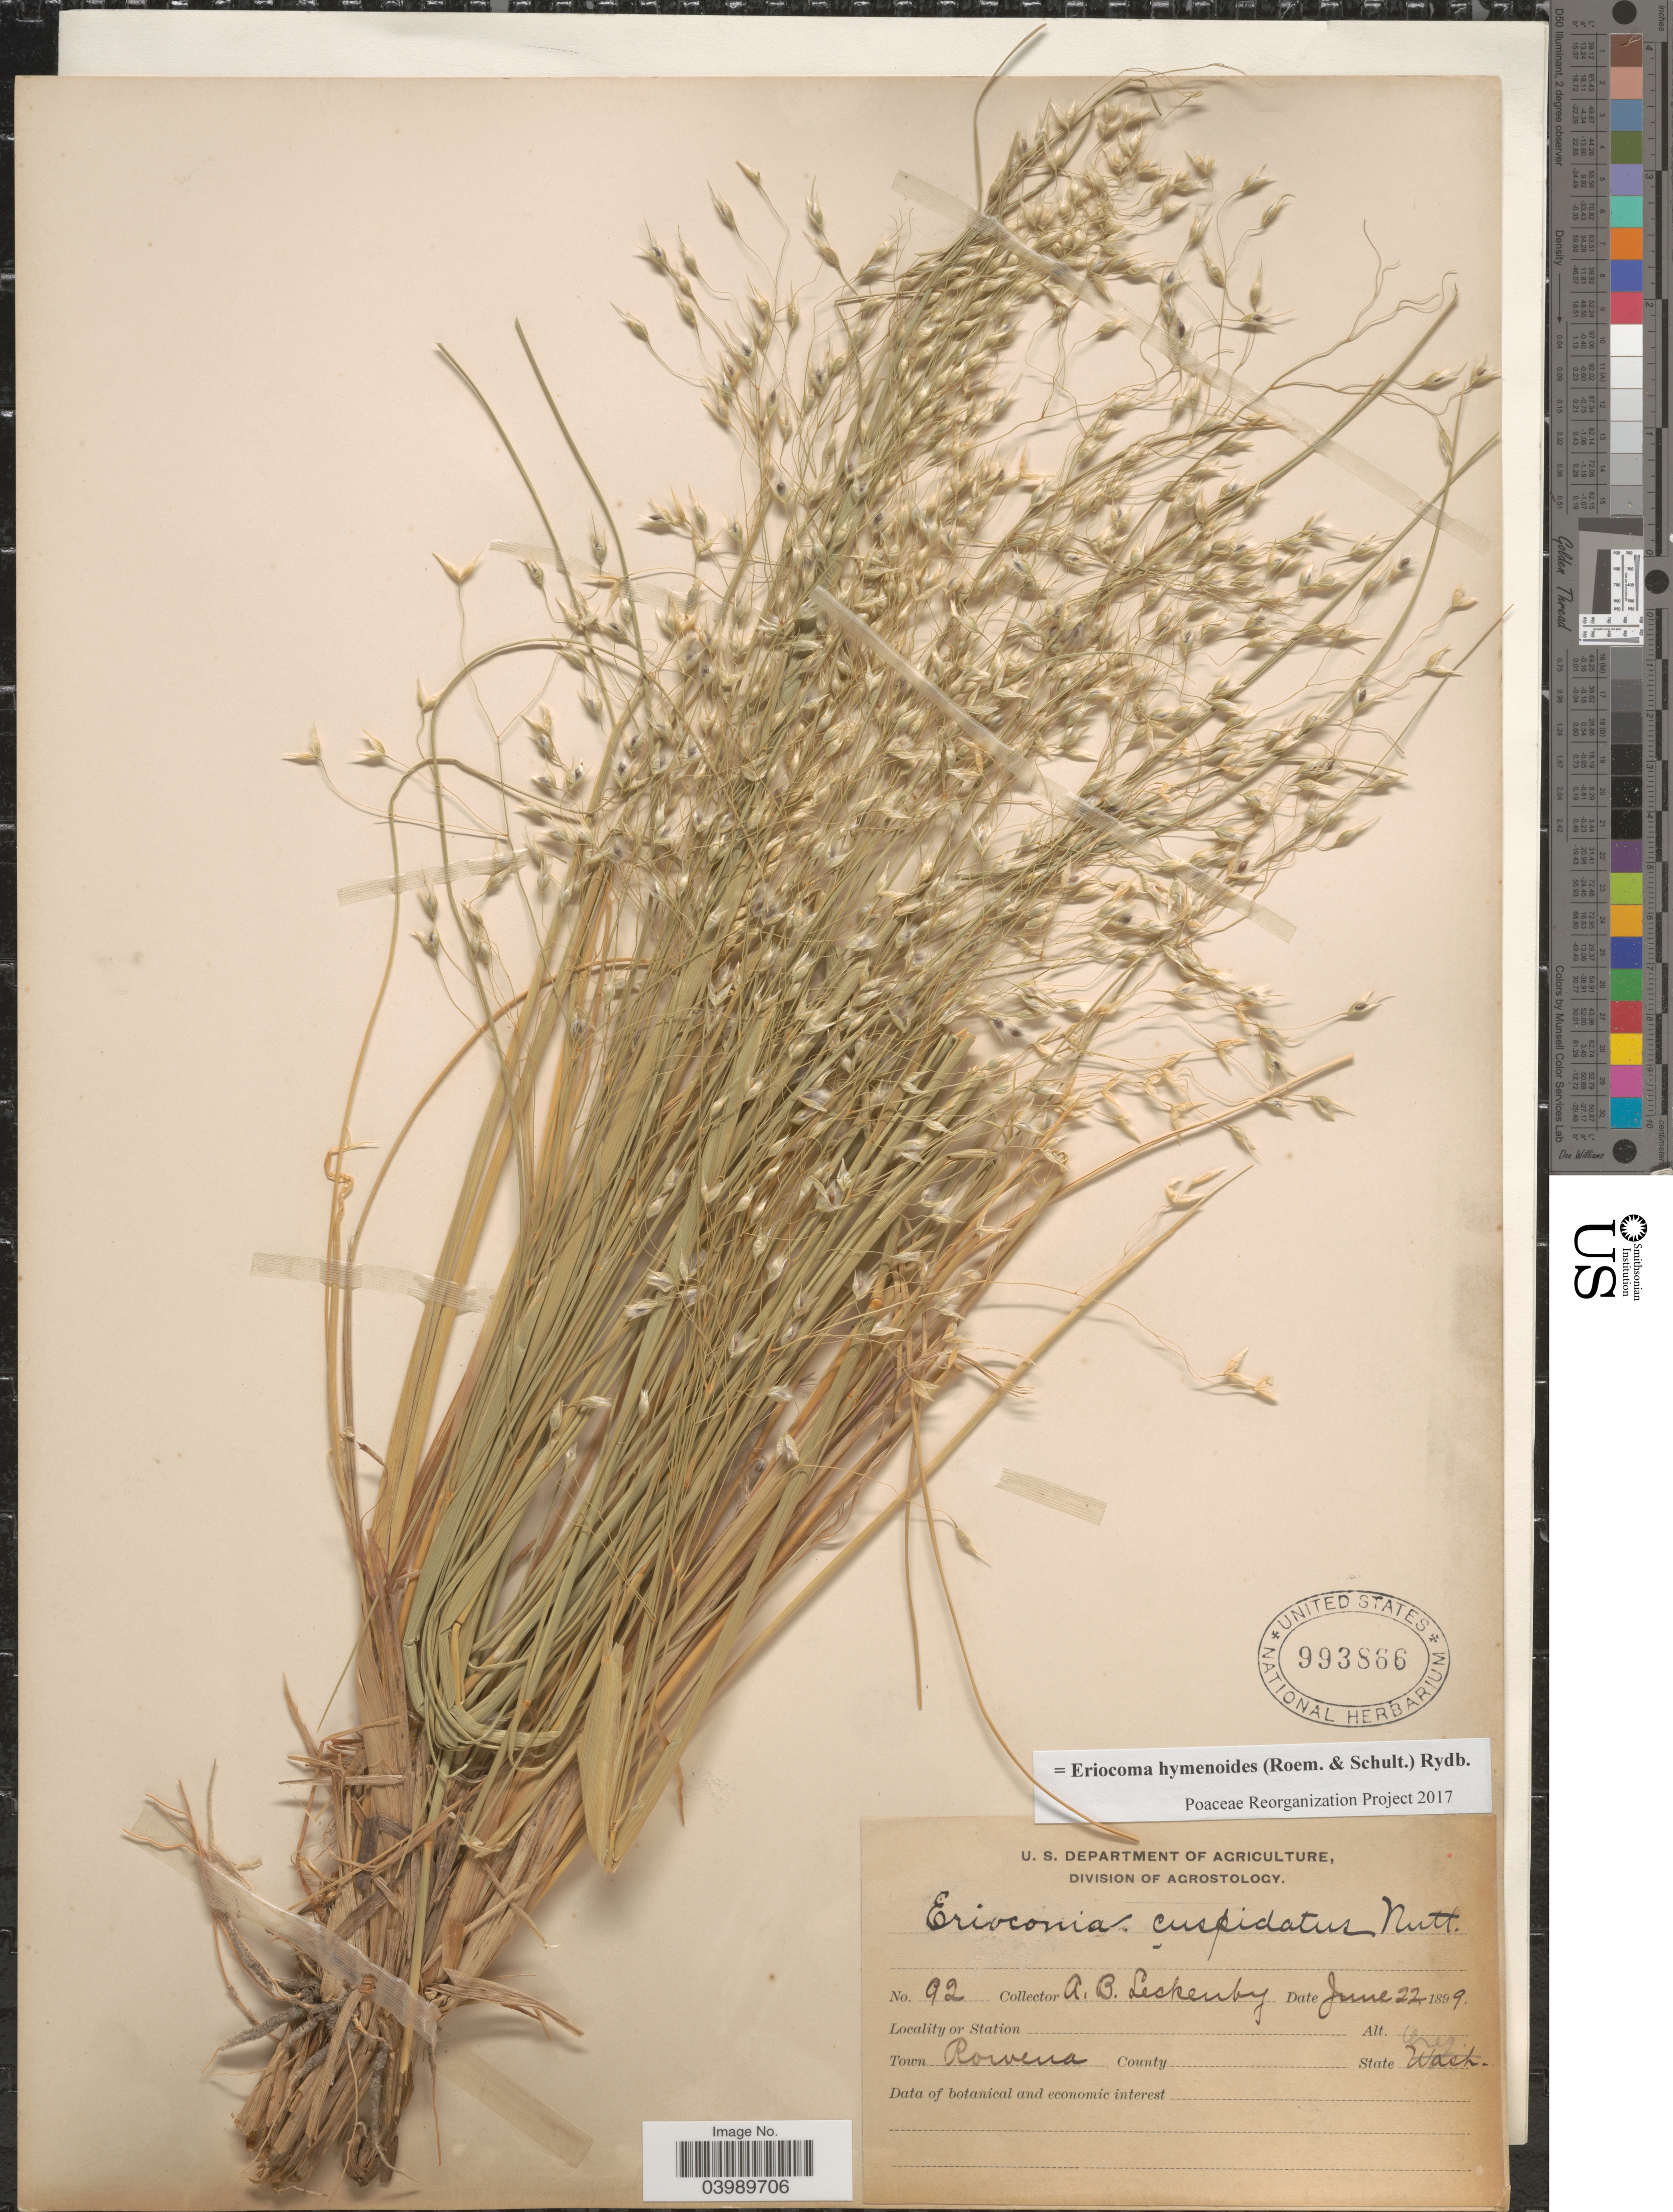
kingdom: Plantae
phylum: Tracheophyta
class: Liliopsida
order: Poales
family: Poaceae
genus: Eriocoma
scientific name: Eriocoma hymenoides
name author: (Roem. & Schult.) Rydb.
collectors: A. Leckenby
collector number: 92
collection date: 1899-06-22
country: United States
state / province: Oregon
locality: Town Rowena.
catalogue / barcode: US 993866